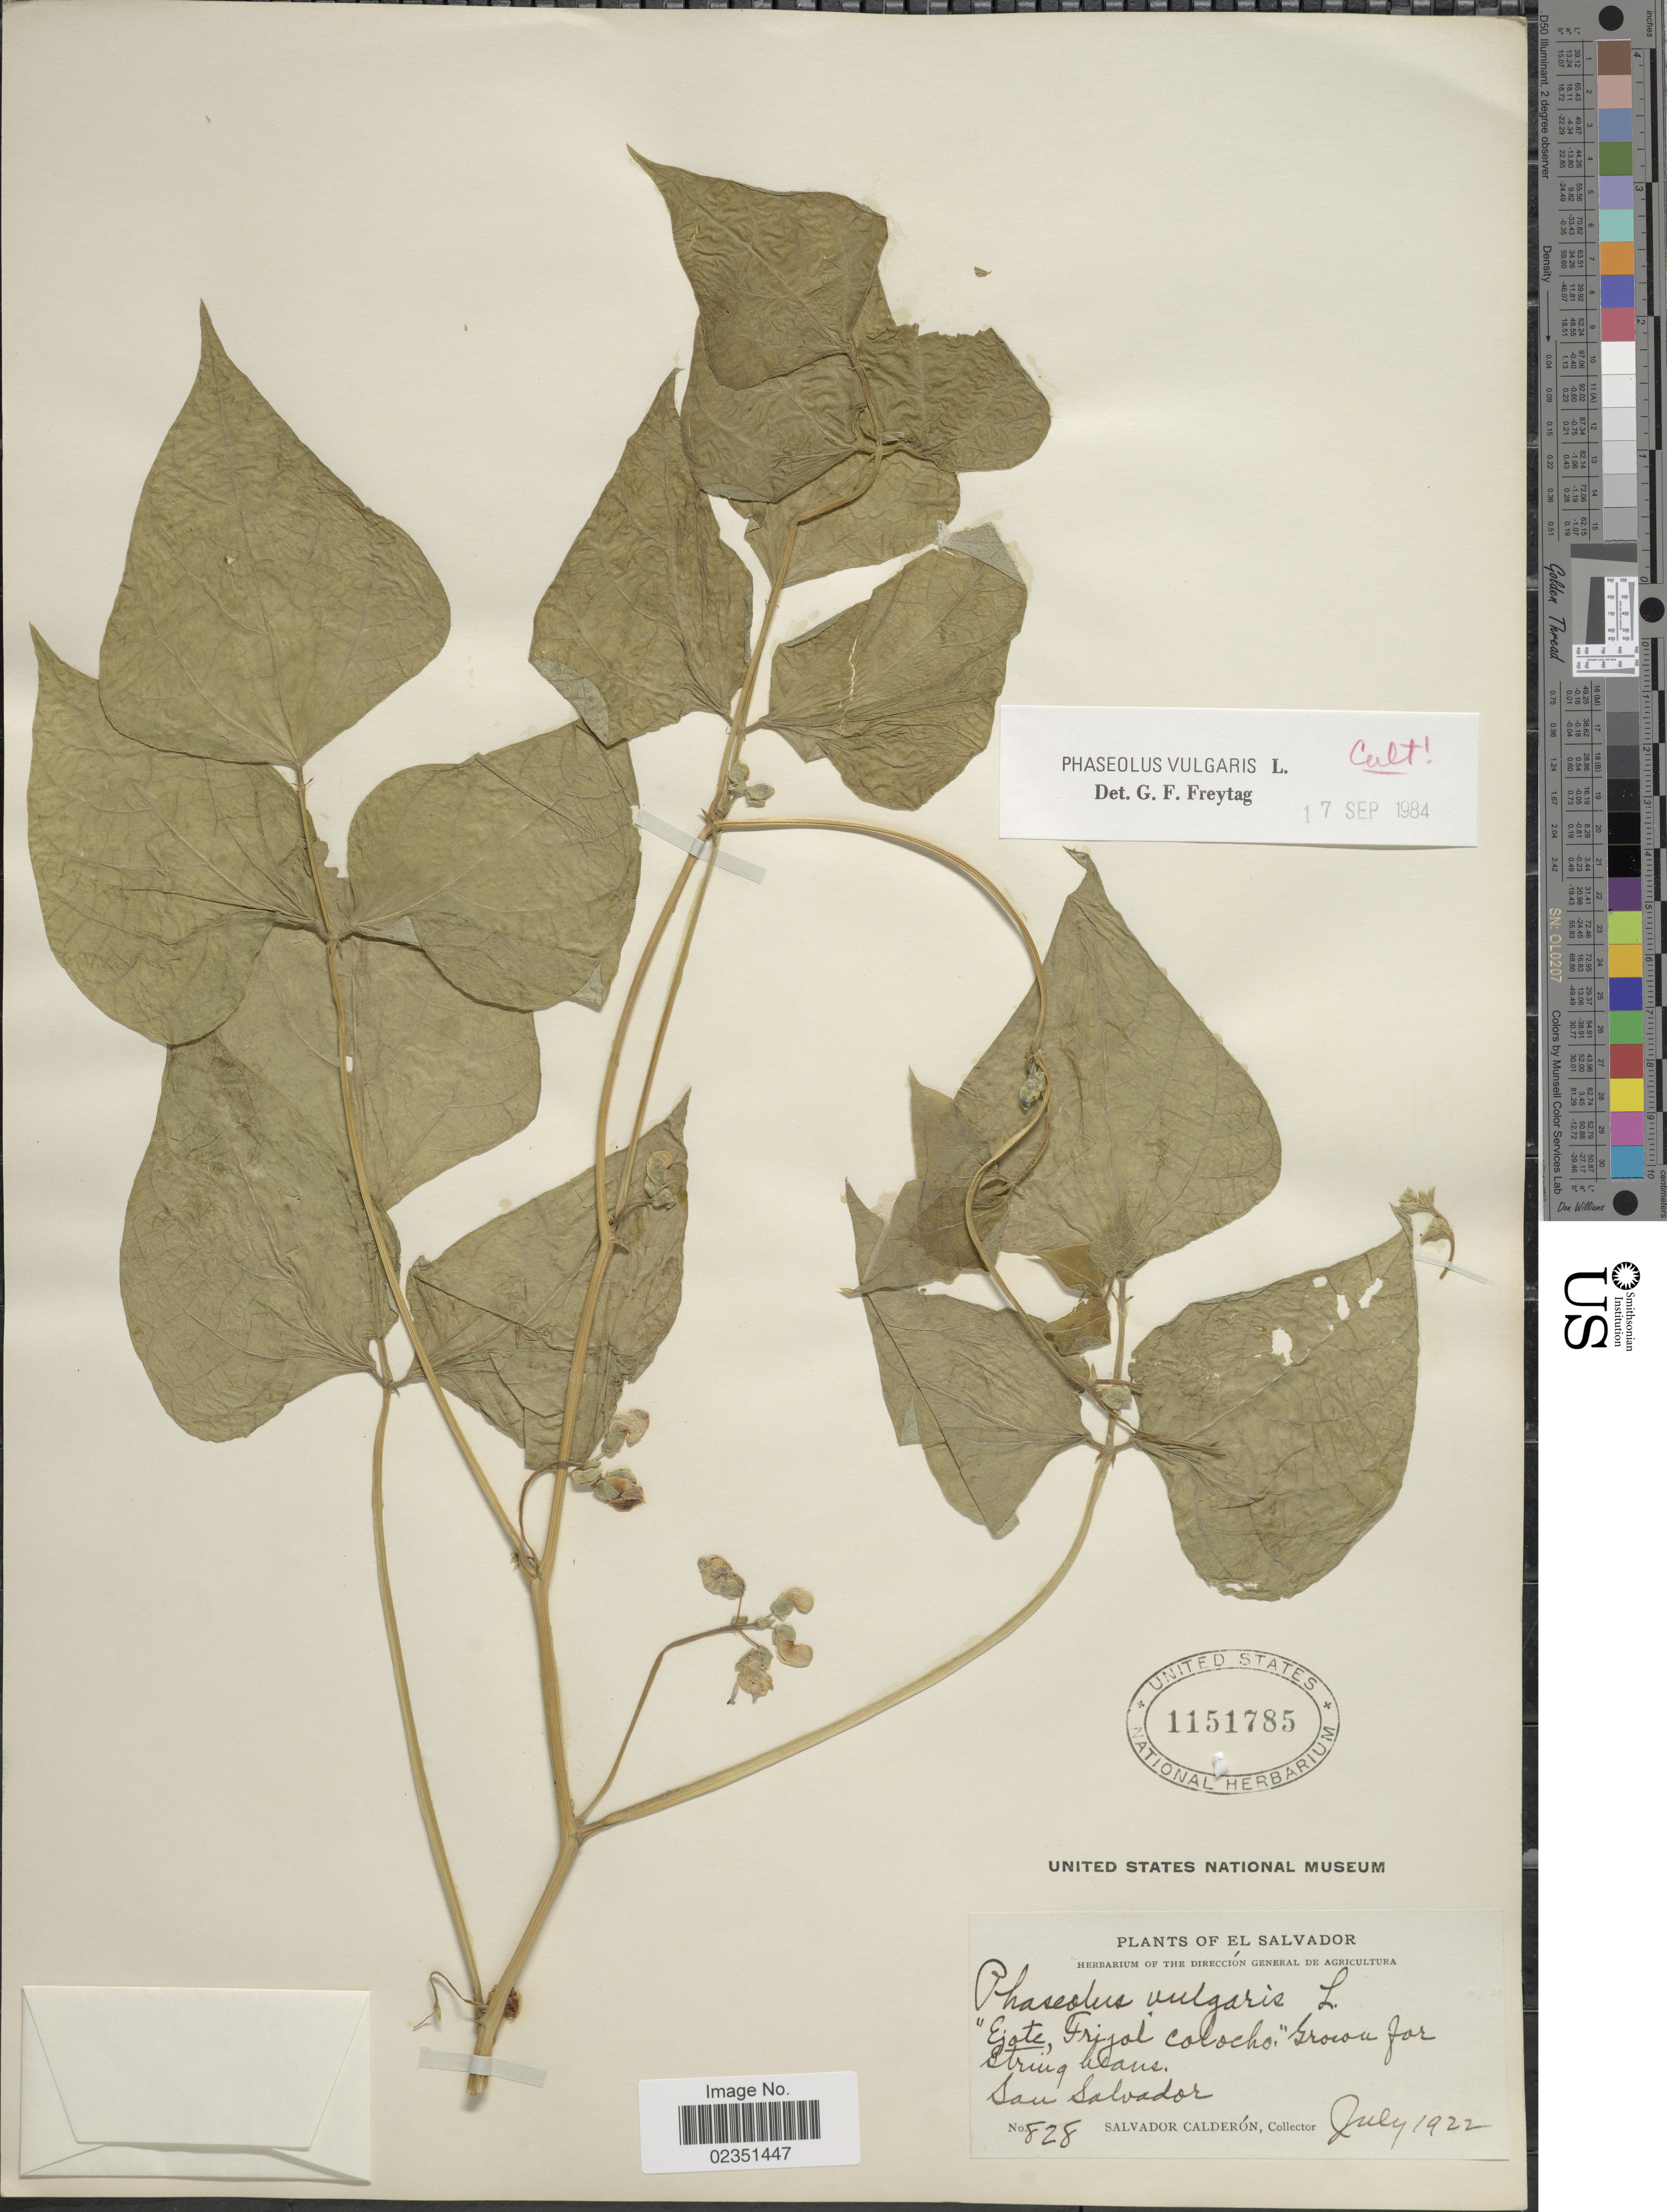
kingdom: Plantae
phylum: Tracheophyta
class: Magnoliopsida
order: Fabales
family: Fabaceae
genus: Phaseolus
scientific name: Phaseolus vulgaris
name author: L.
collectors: S. Calderón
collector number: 828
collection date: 1922-07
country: El Salvador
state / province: San Salvador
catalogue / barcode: US 1151785